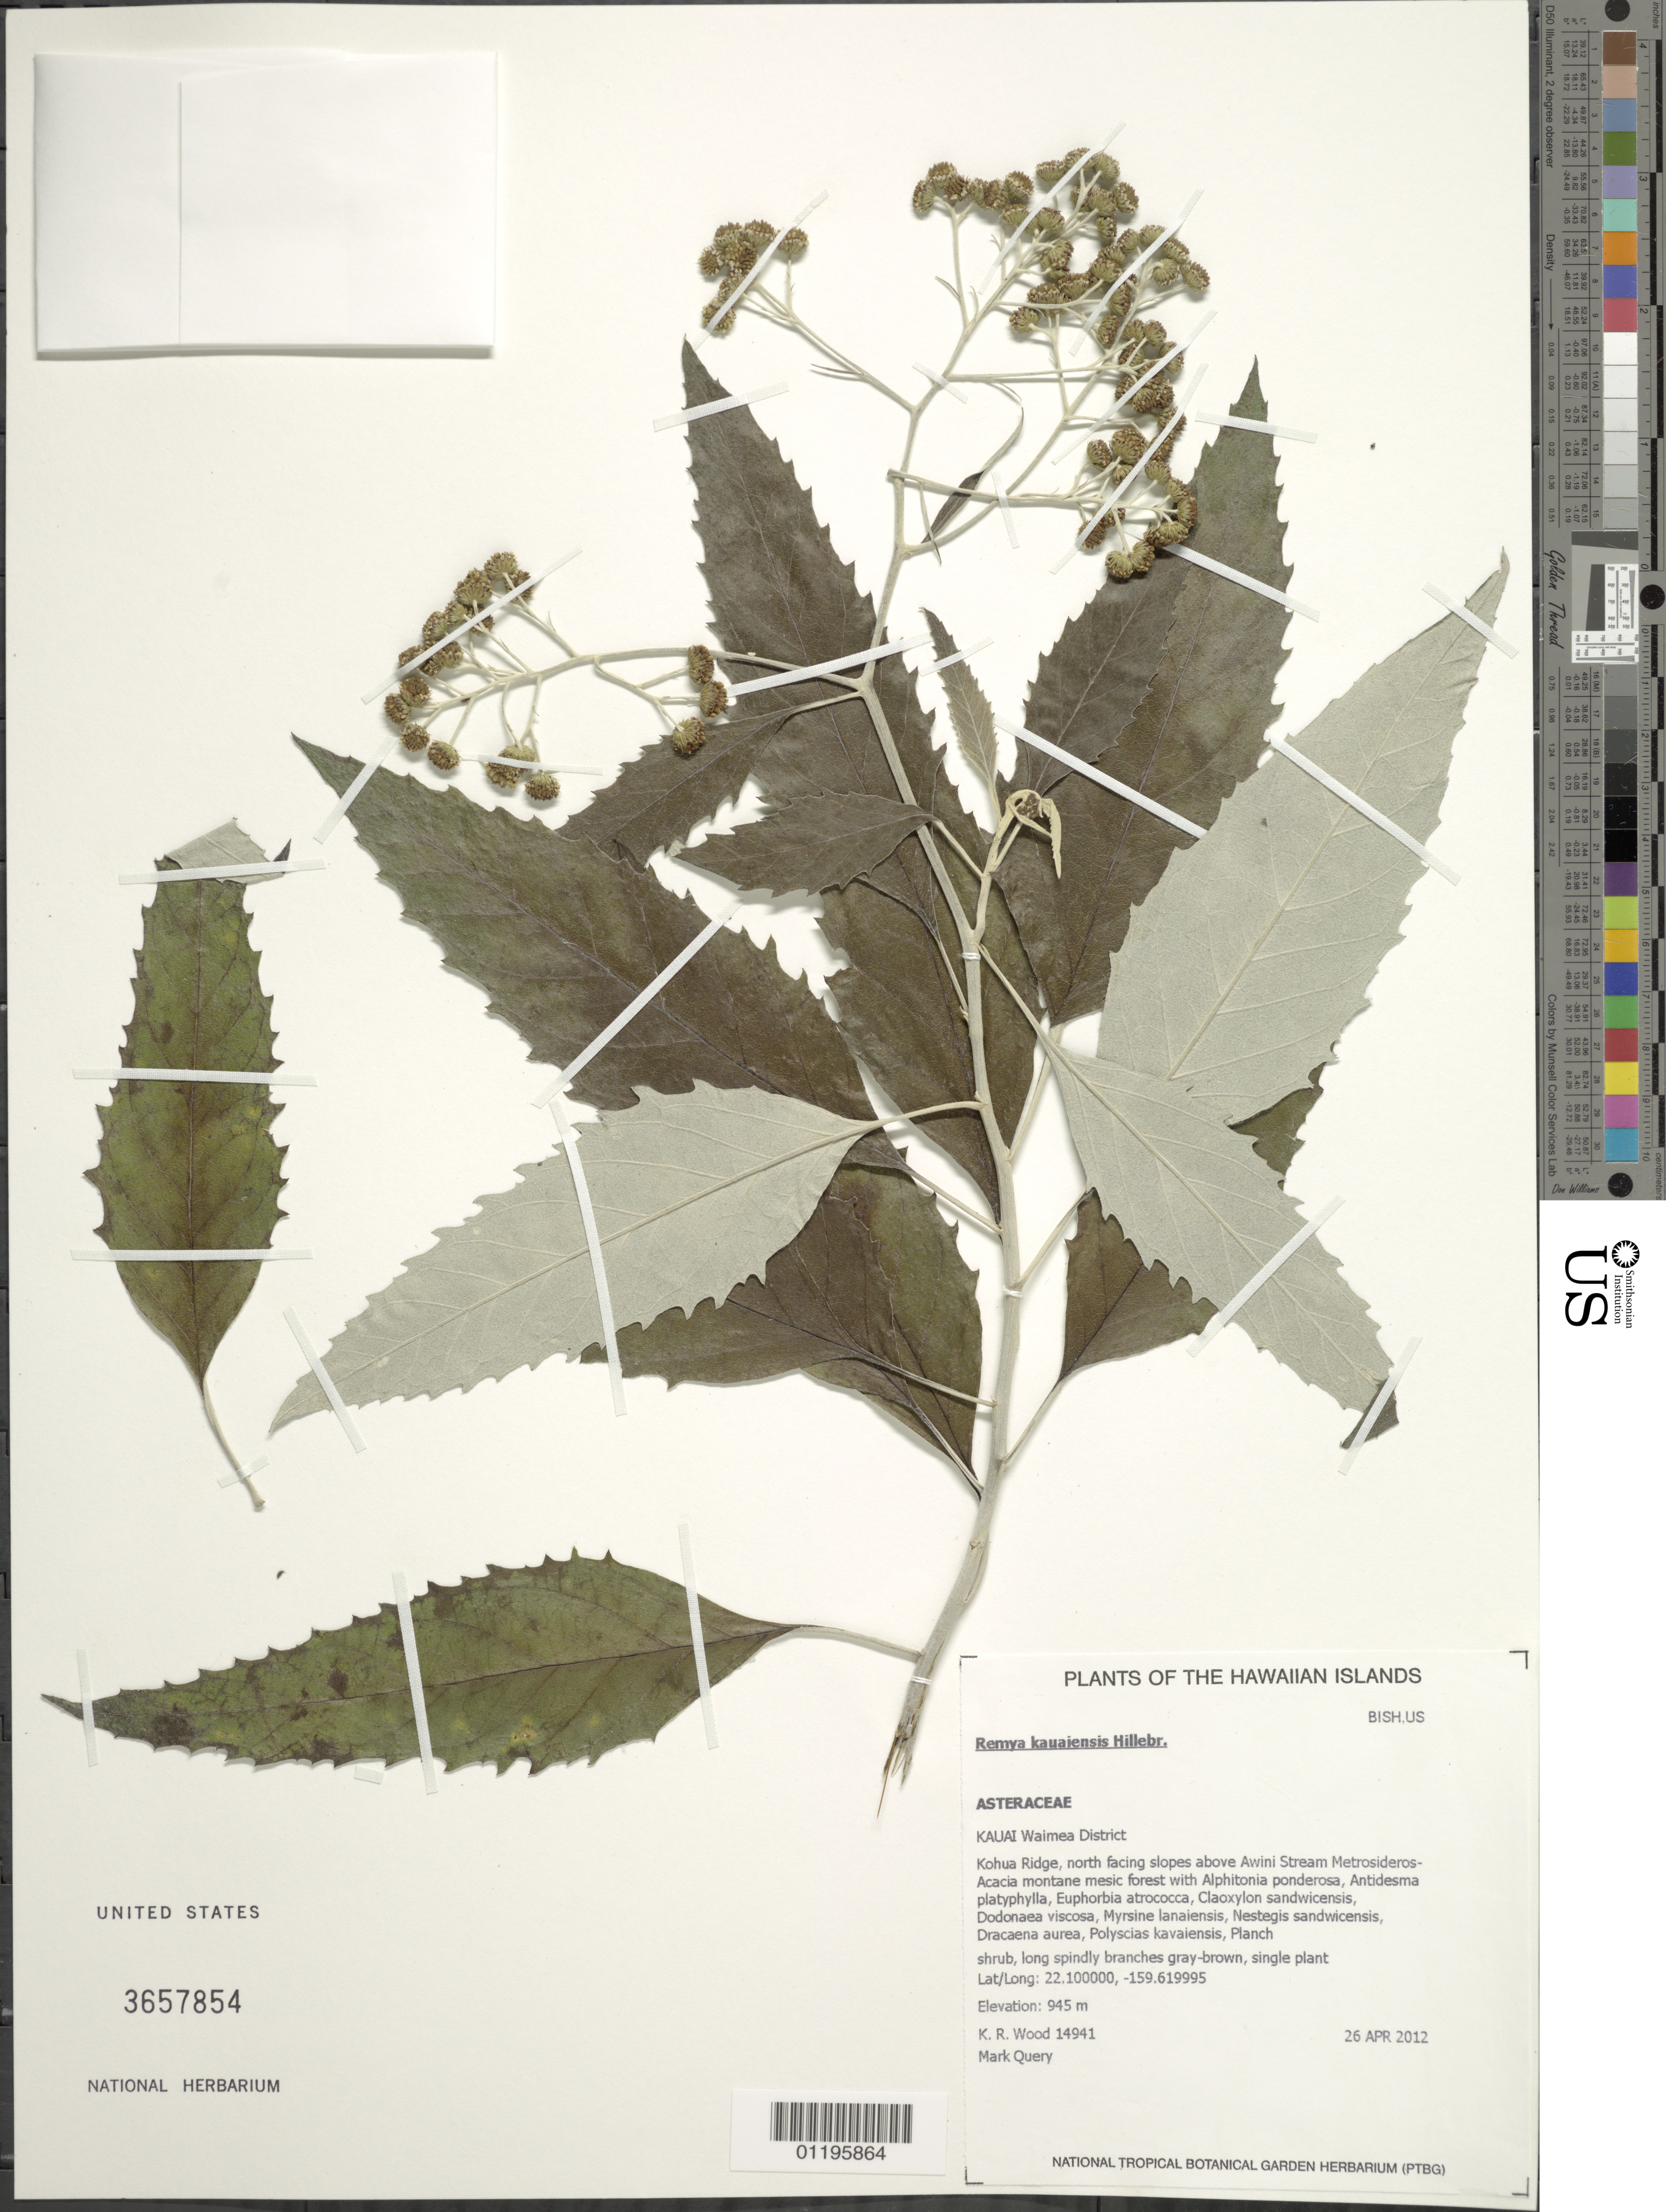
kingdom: Plantae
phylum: Tracheophyta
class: Magnoliopsida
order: Asterales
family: Asteraceae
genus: Remya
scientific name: Remya kauaiensis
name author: Hillebr.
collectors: K. R. Wood & M. Query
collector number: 14941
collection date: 2012-04-26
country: United States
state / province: Hawaii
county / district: Kauai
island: Kaua'i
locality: Waimea District, Kohua Ridge, north facing slopes above Awini Stream.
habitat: Montane mesic forest.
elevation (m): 945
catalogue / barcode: US 3657854